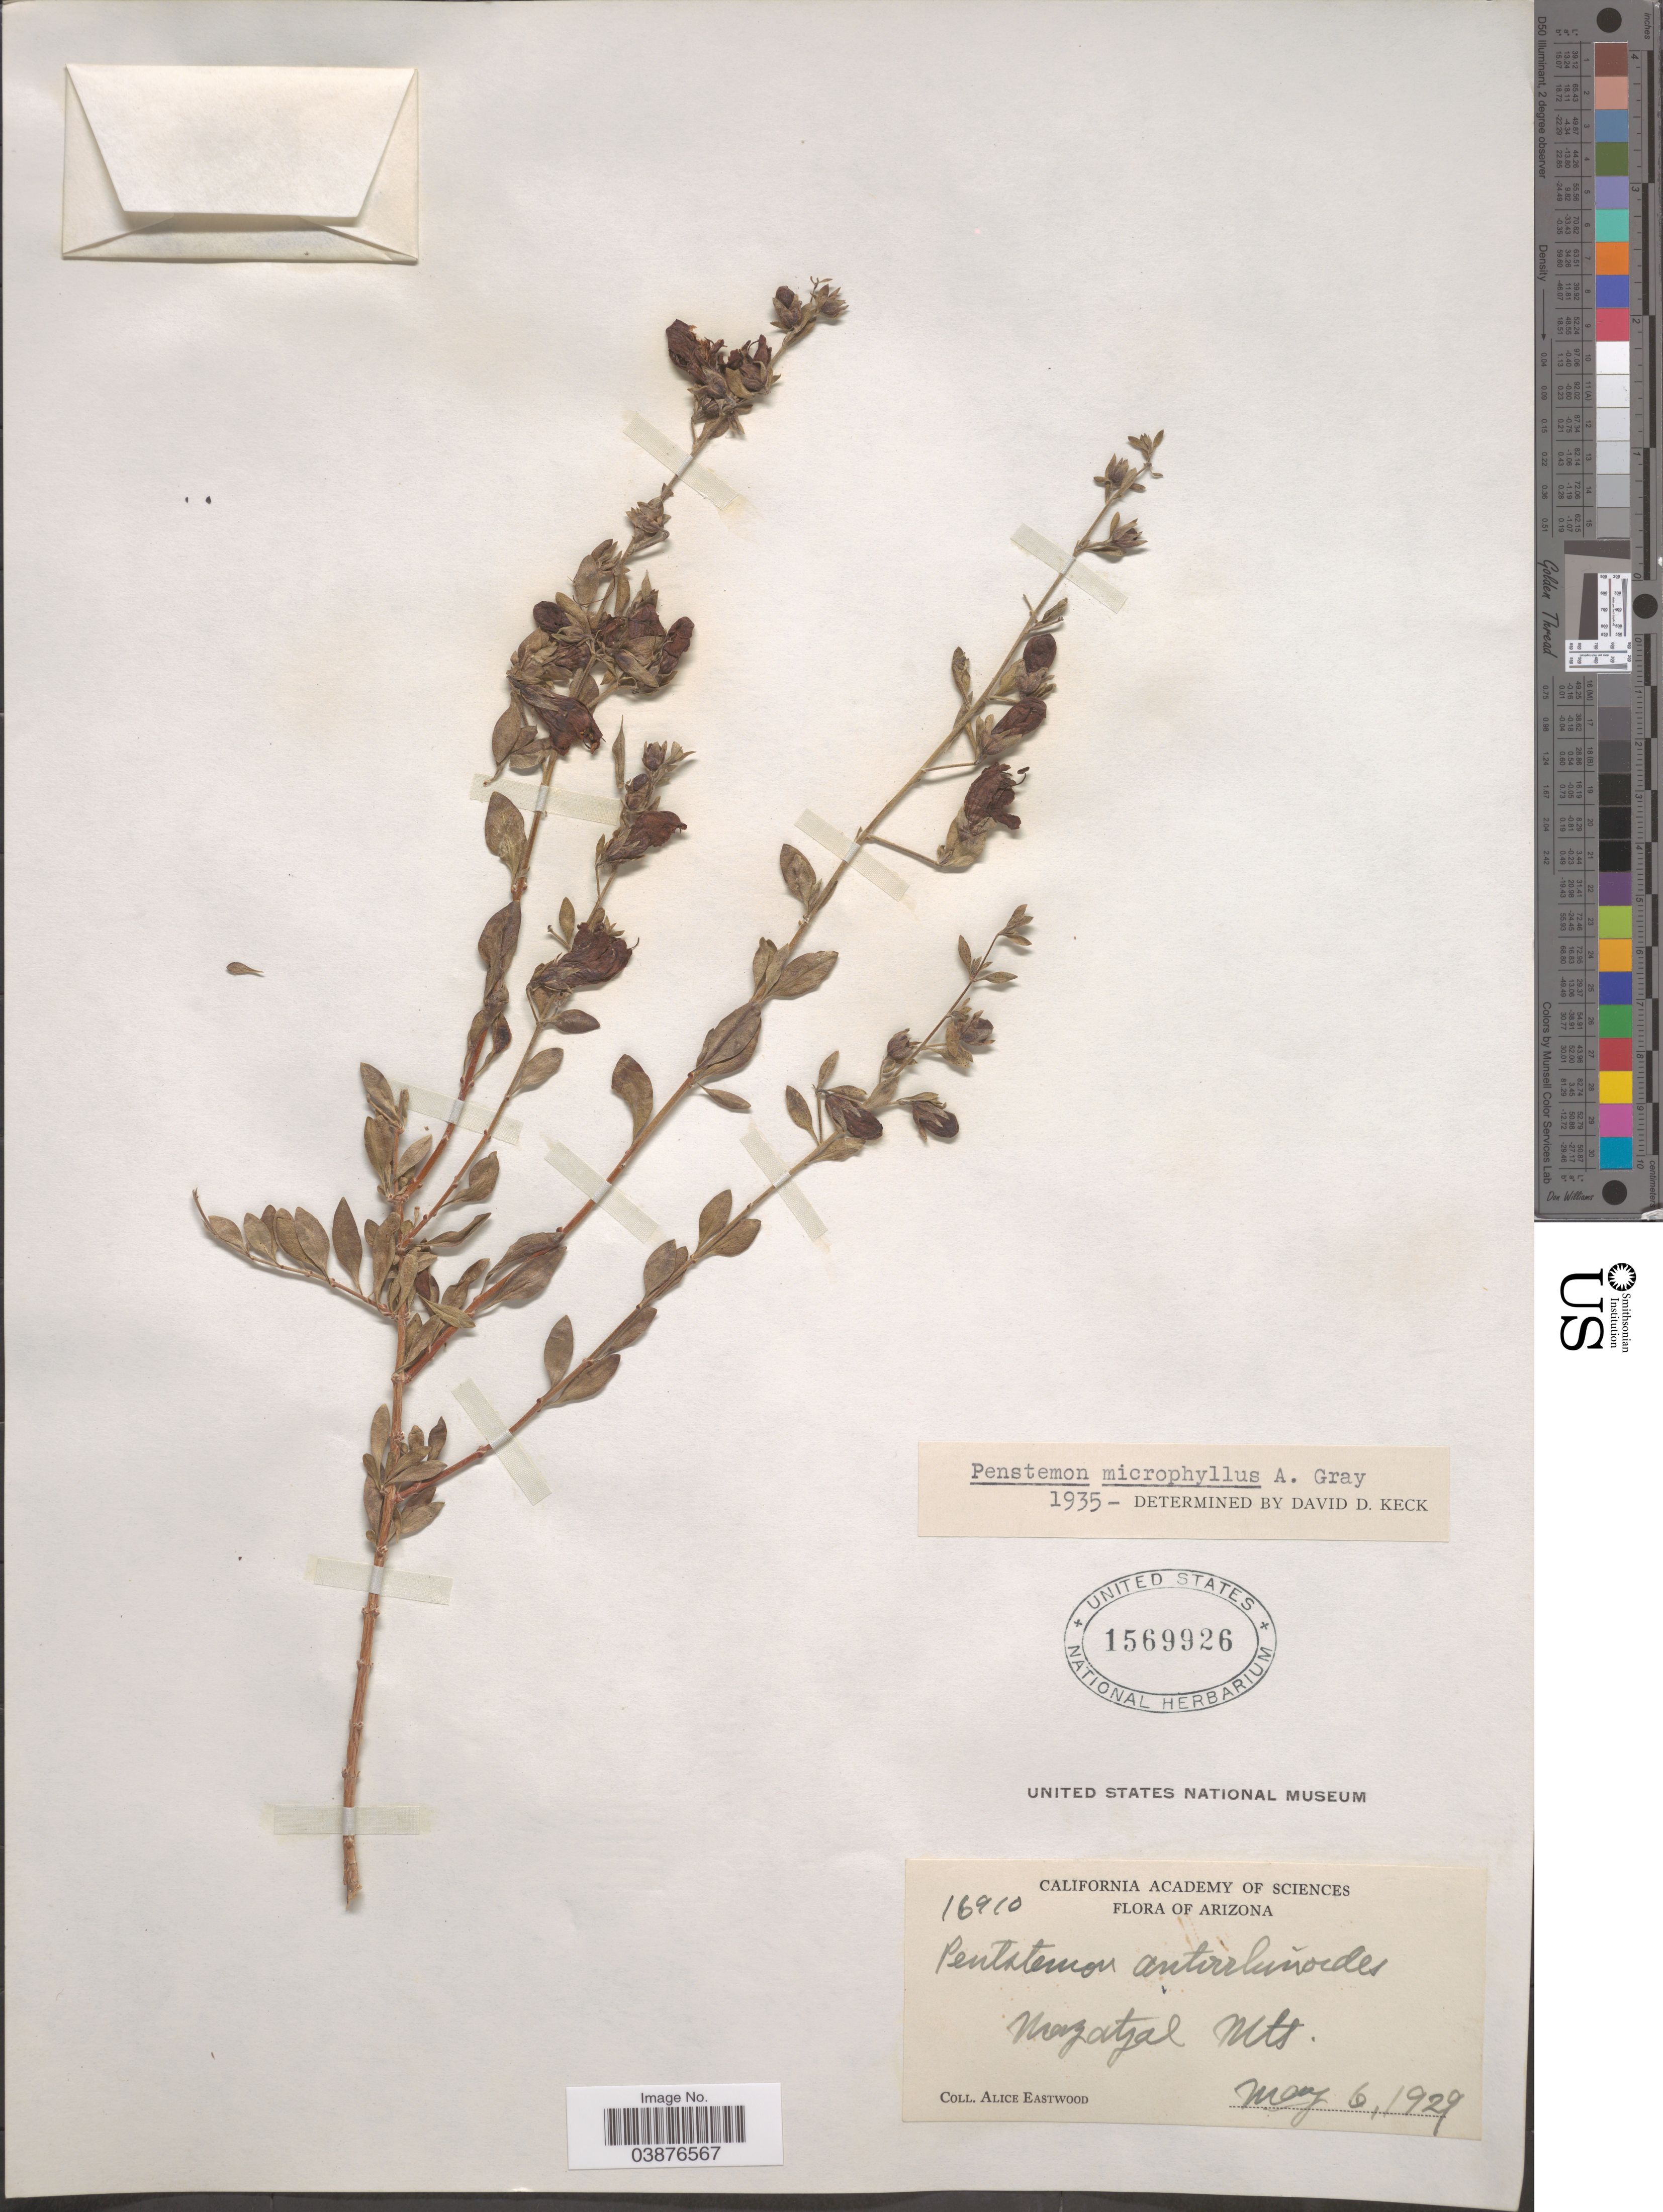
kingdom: Plantae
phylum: Tracheophyta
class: Magnoliopsida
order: Lamiales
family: Plantaginaceae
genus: Penstemon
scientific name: Penstemon microphyllus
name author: A. Gray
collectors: A. Eastwood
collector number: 16910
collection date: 1929-05-06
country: United States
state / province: Arizona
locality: Mazatzal Mts.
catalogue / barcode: US 1569926